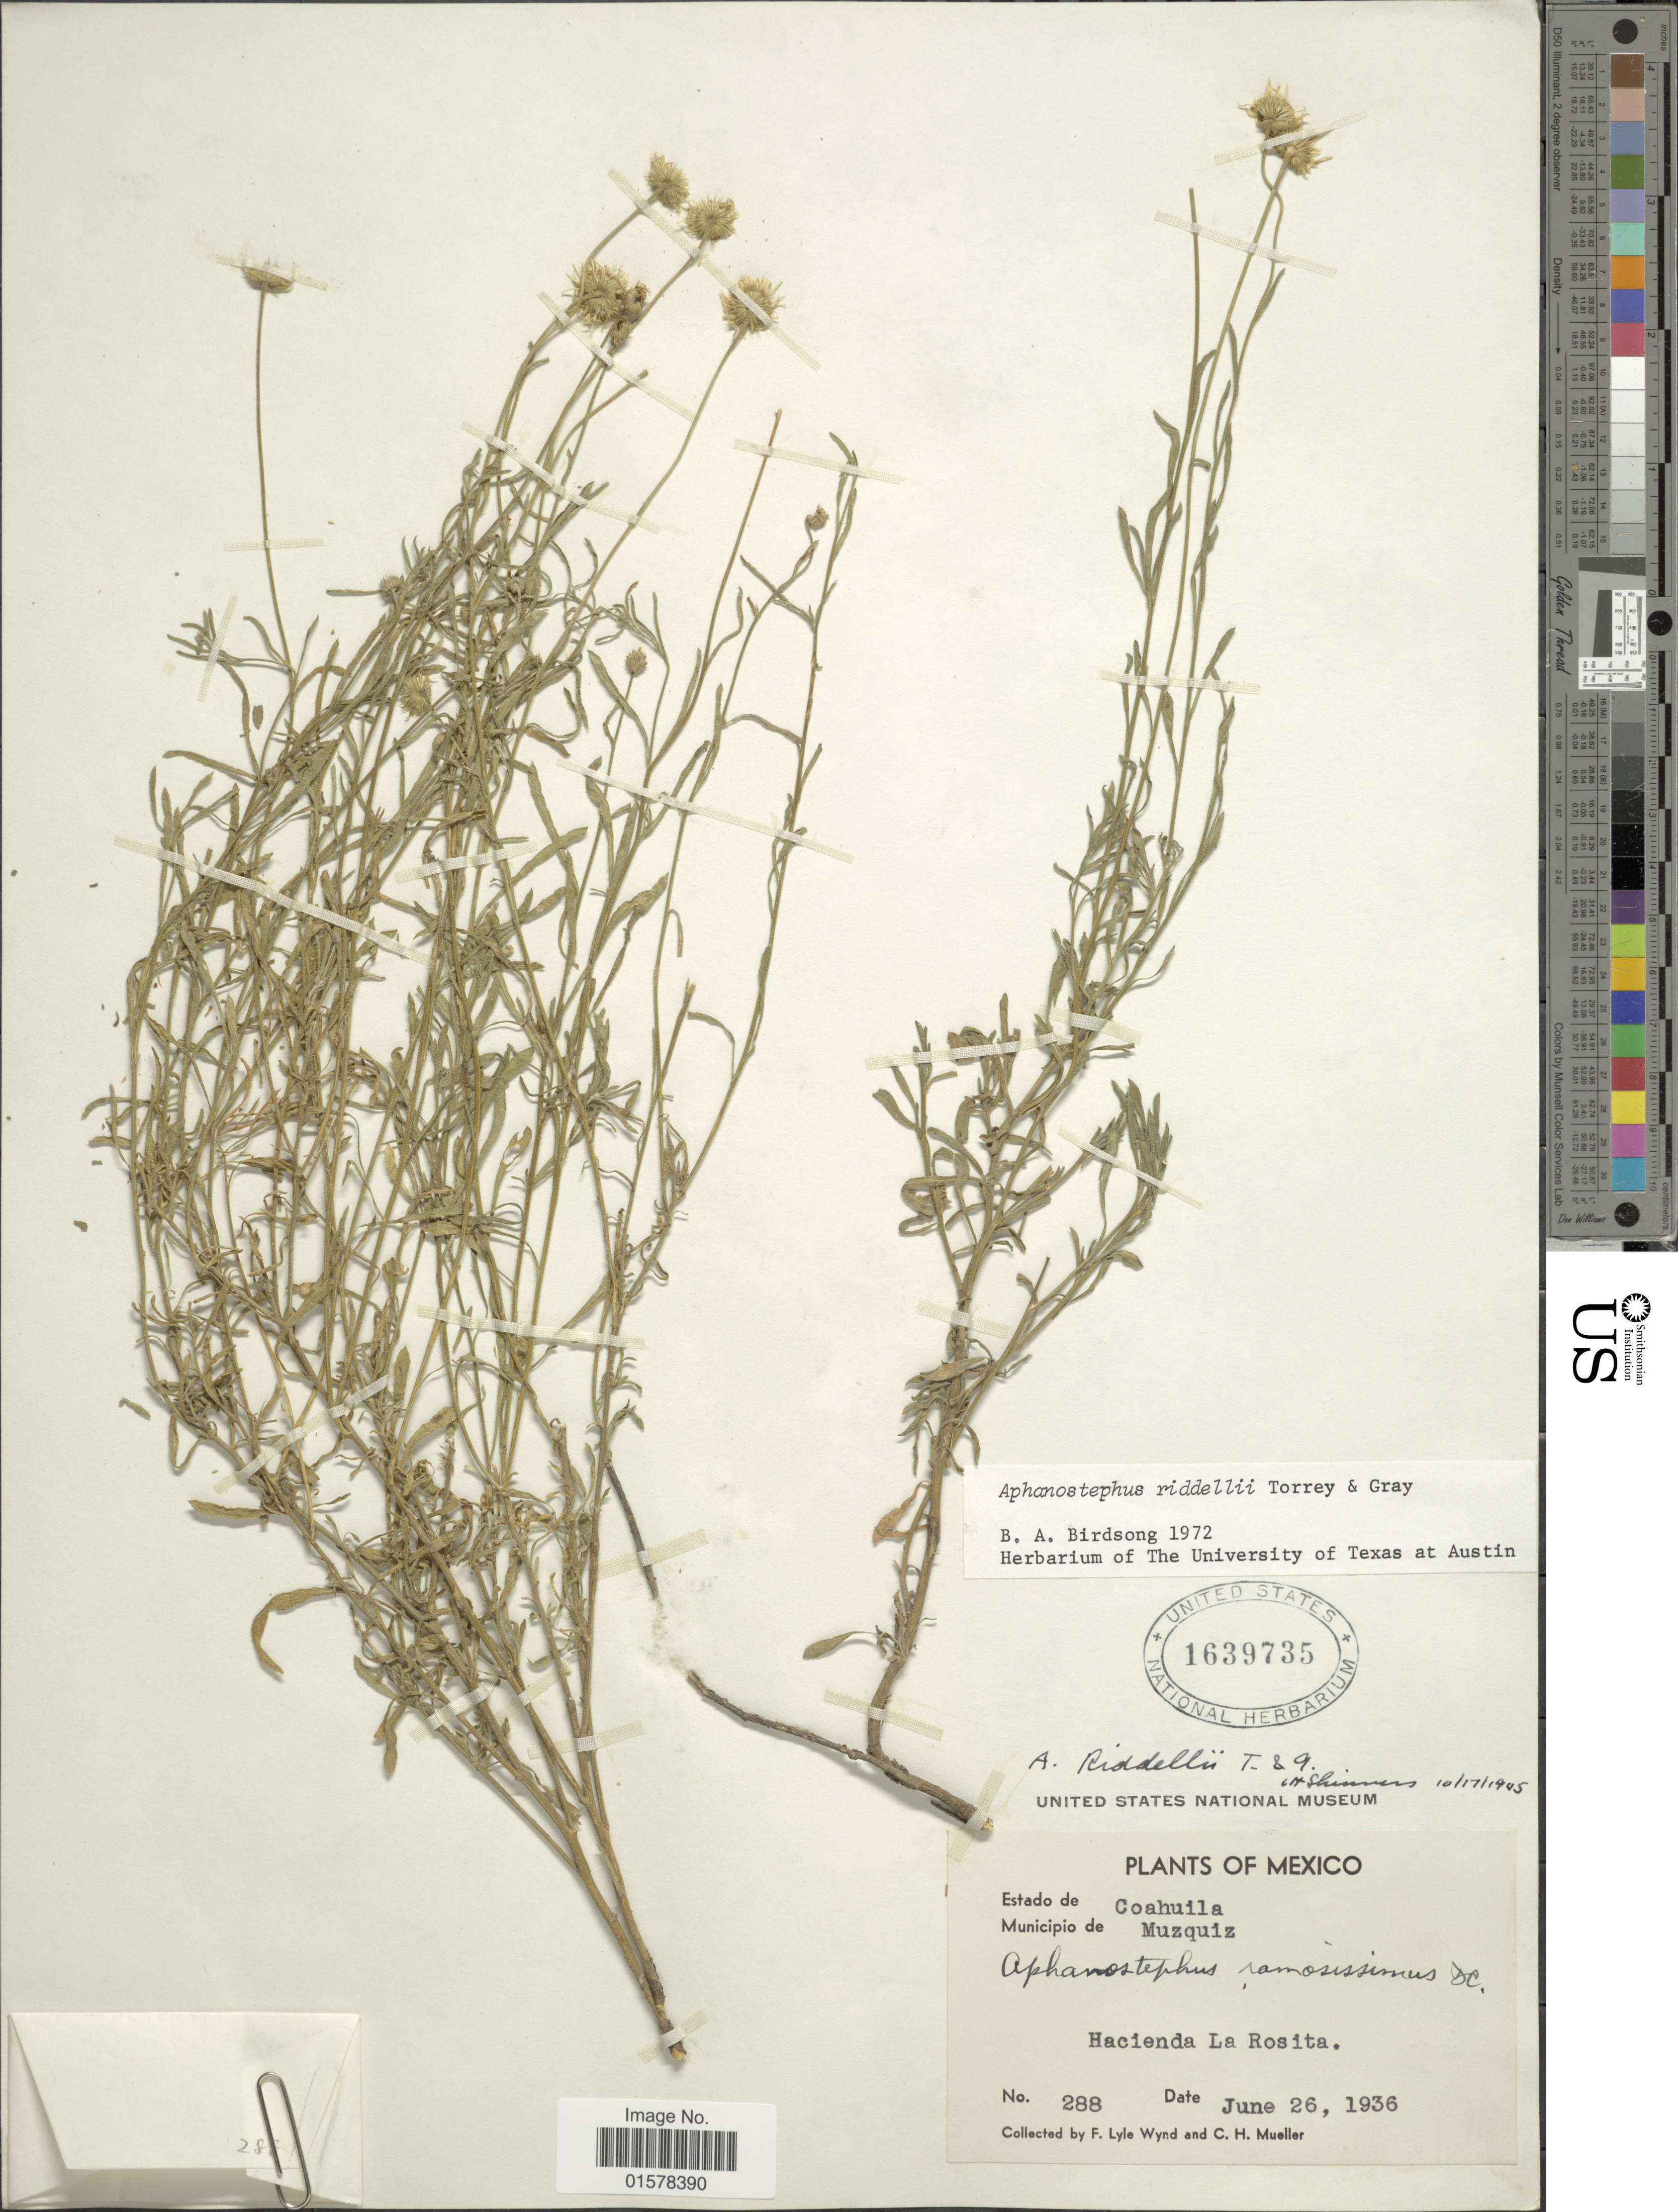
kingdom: Plantae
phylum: Tracheophyta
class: Magnoliopsida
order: Asterales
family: Asteraceae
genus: Aphanostephus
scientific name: Aphanostephus riddellii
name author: Torr. & A. Gray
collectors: F. L. Wynd & C. H. Mueller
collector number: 288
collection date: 1936-06-26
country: Mexico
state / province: Coahuila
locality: Mexico. Estado de Coahuila, Municipio de Muzquiz. Hacienda La Rosita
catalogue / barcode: US 1639735